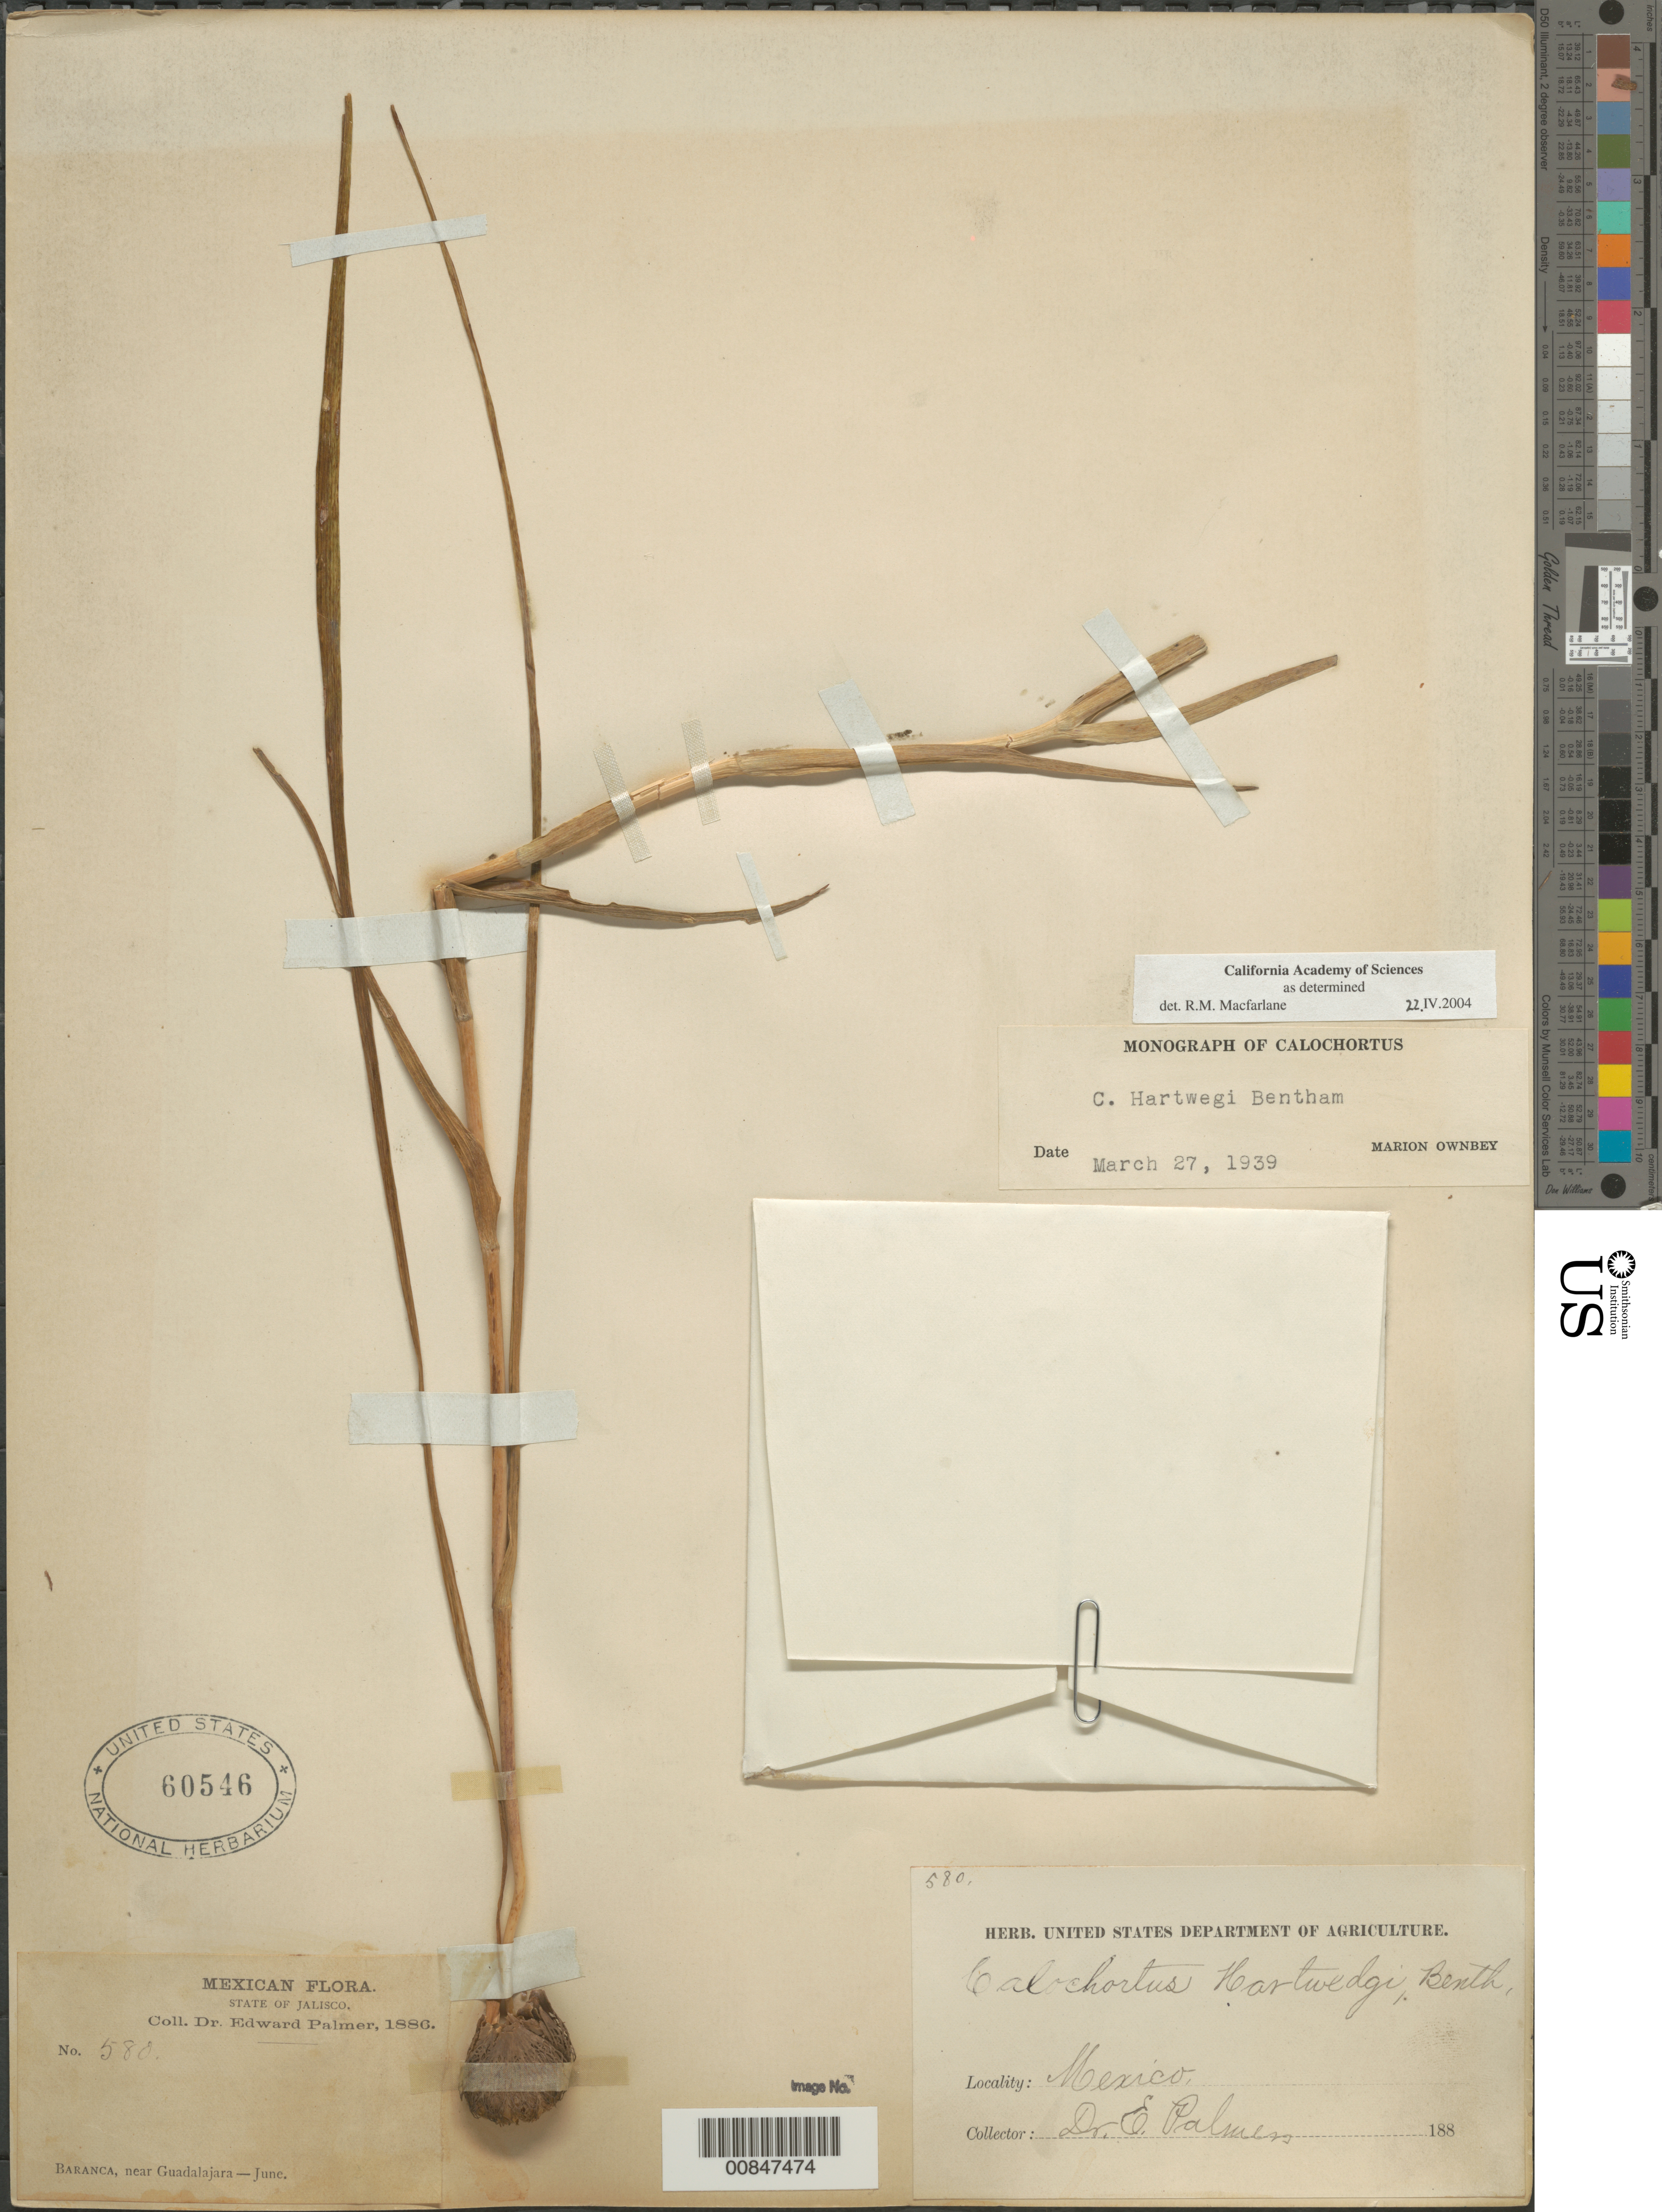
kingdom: Plantae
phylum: Tracheophyta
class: Liliopsida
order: Liliales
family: Liliaceae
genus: Calochortus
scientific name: Calochortus hartwegii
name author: Benth.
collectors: E. Palmer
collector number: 580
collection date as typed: Jun 1886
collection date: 1886-06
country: Mexico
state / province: Jalisco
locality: Barranca, near Guadalajara, Jalisco.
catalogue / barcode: US 60546